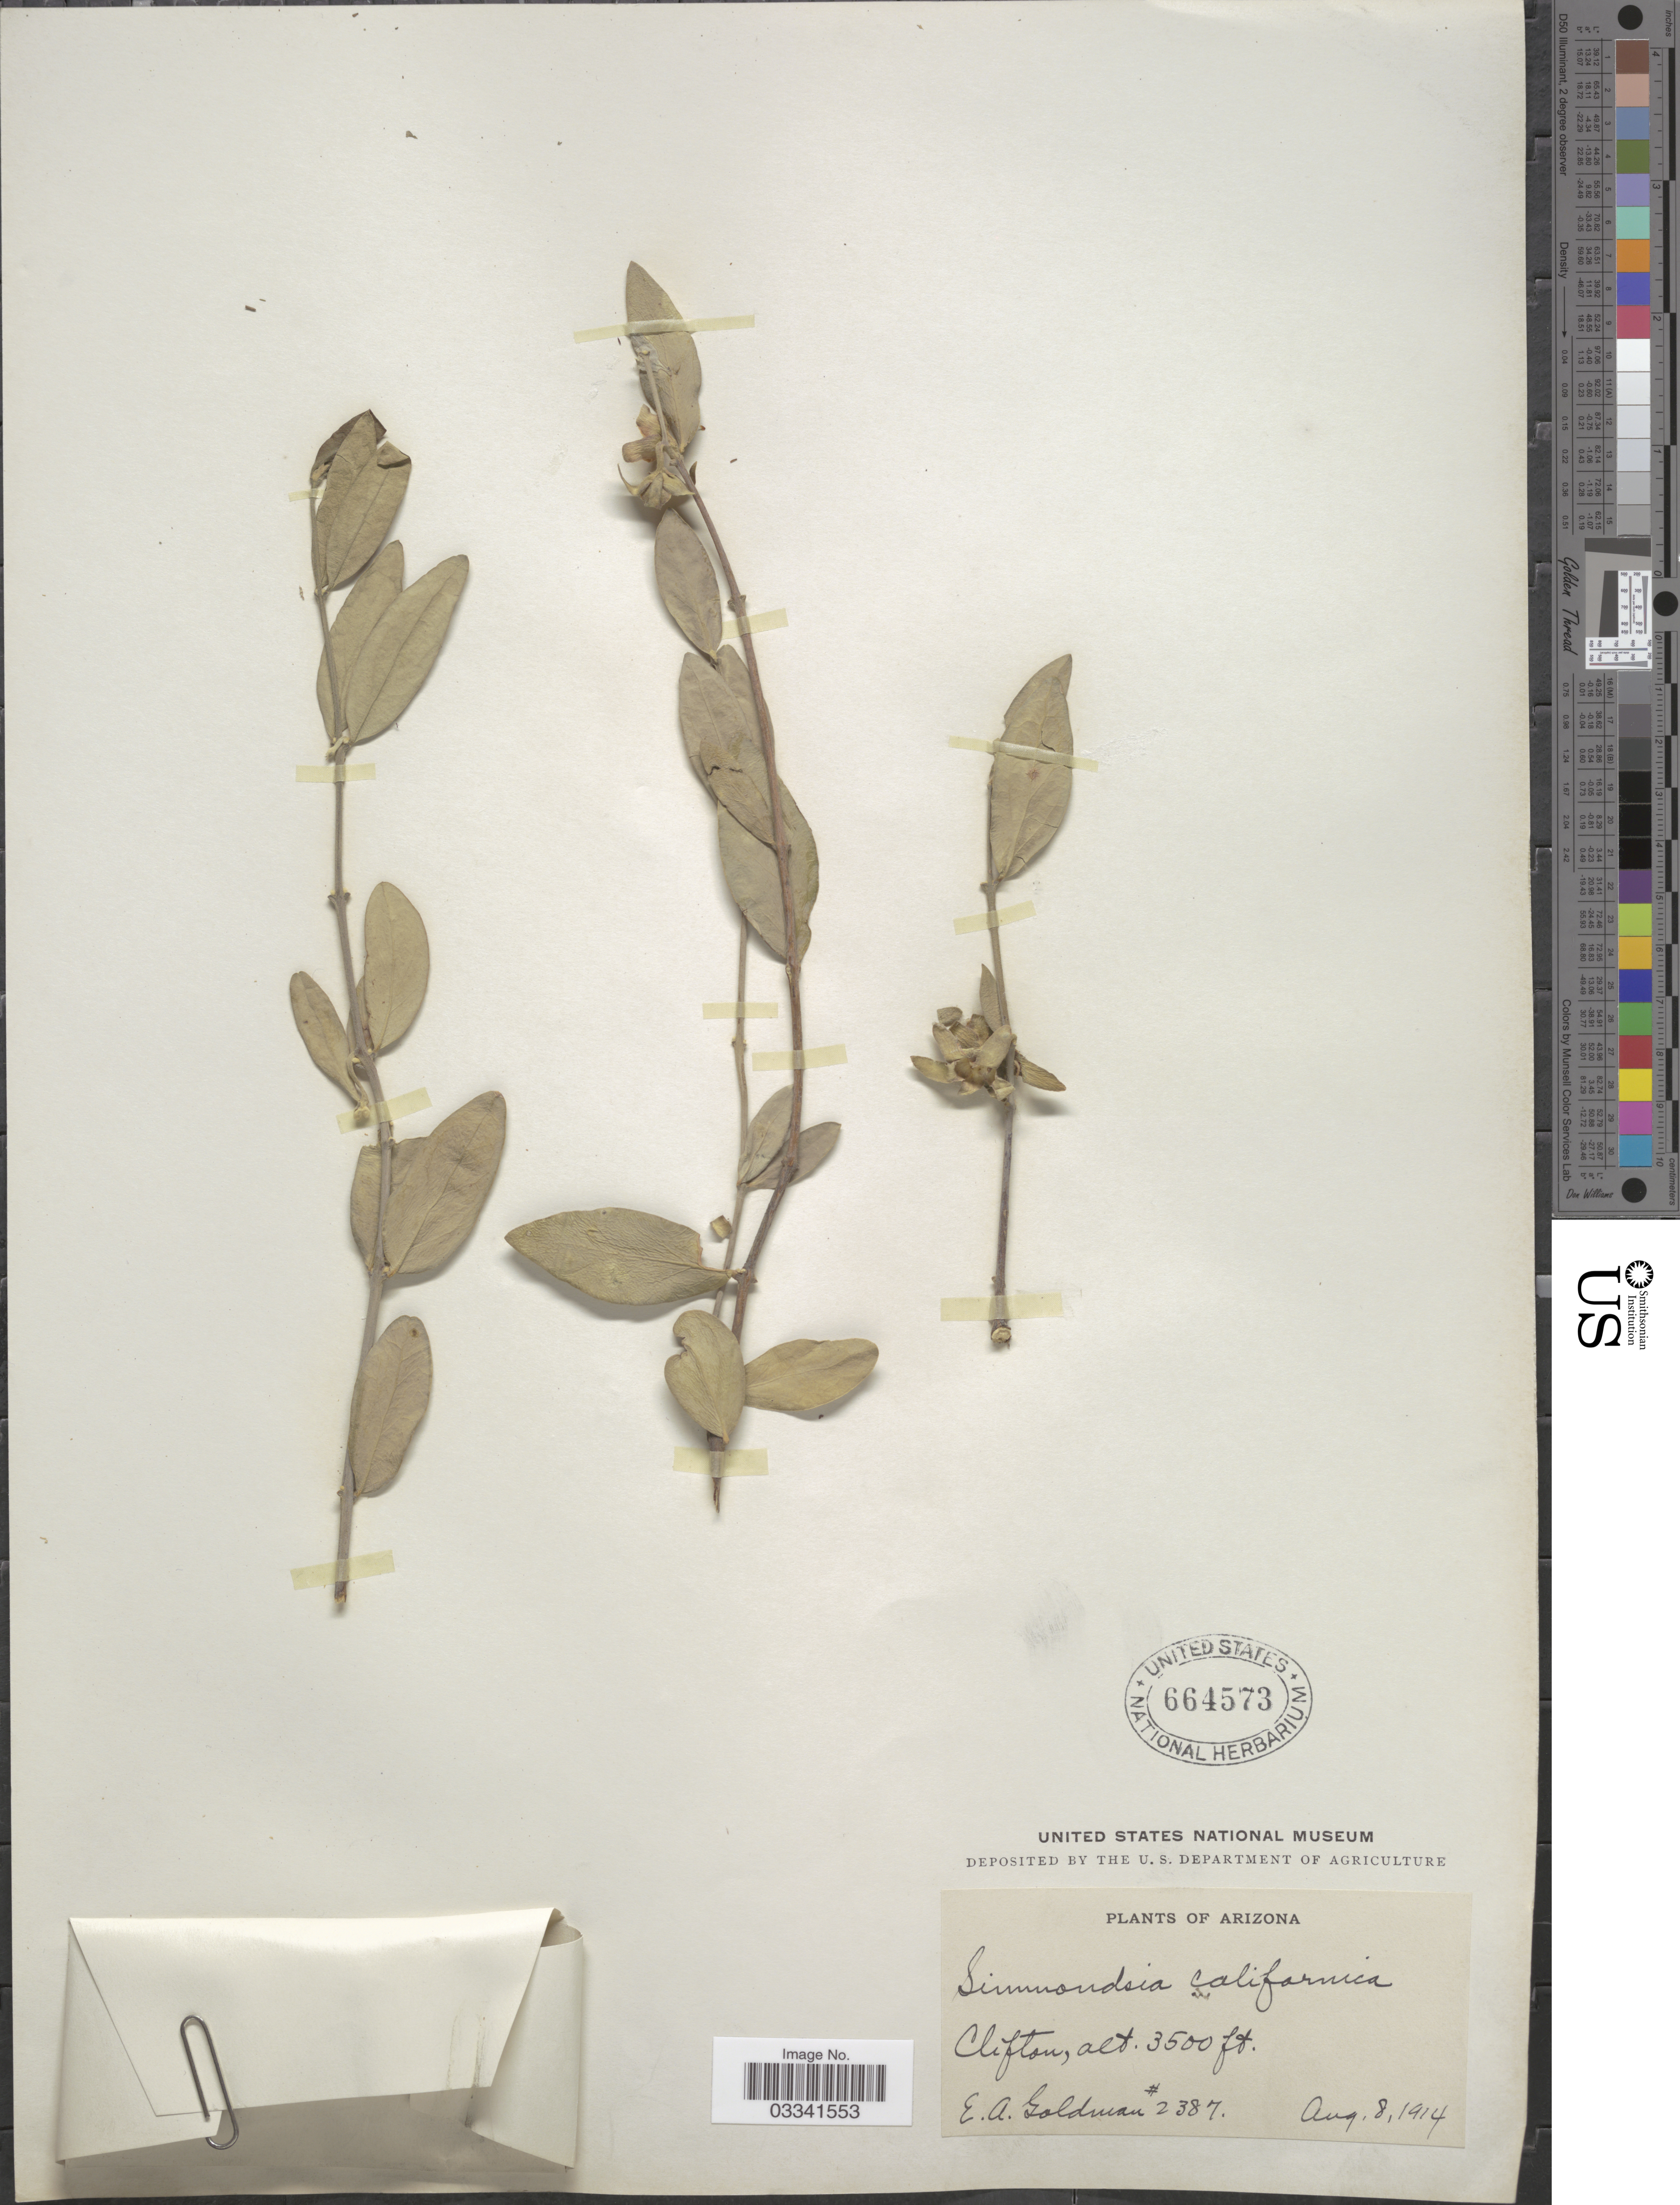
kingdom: Plantae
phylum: Tracheophyta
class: Magnoliopsida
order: Caryophyllales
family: Simmondsiaceae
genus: Simmondsia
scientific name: Simmondsia chinensis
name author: (Link) C.K. Schneid.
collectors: E. A. Goldman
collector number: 2387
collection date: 1914-08-08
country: United States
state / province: Arizona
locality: Clifton.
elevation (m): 1067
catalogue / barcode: US 664573